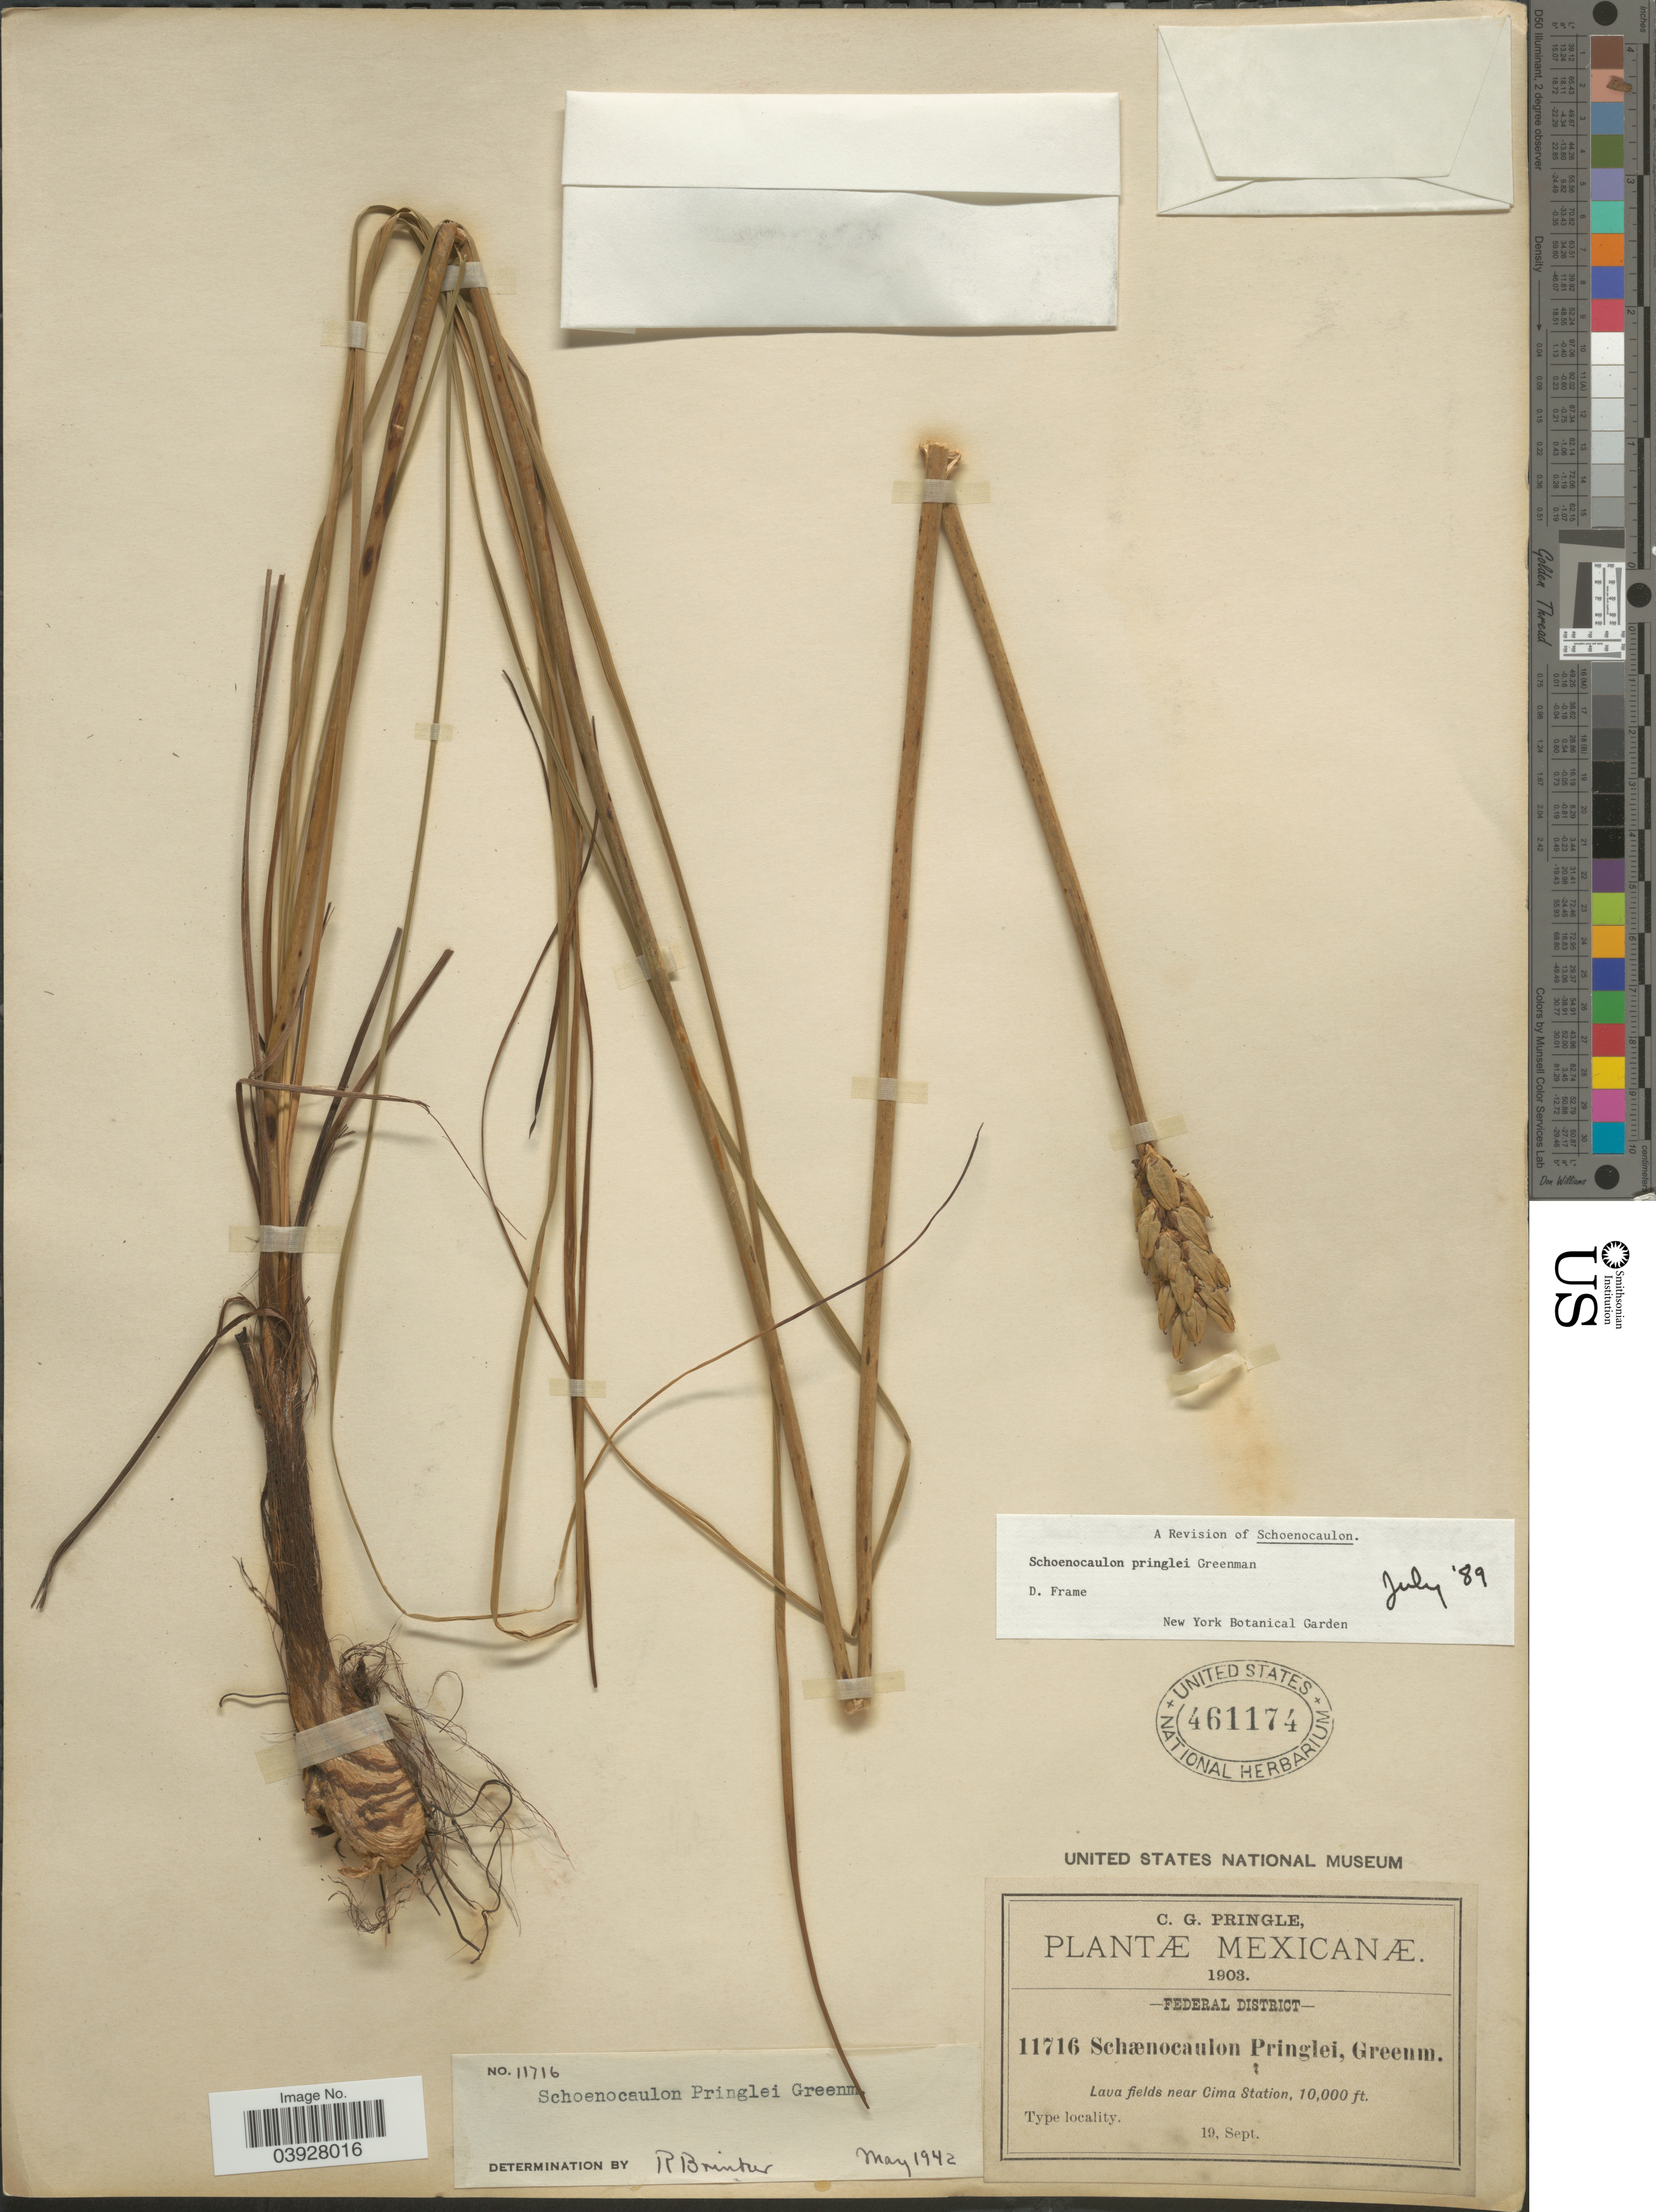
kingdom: Plantae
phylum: Tracheophyta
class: Liliopsida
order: Liliales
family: Melanthiaceae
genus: Schoenocaulon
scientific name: Schoenocaulon pringlei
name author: Greenm.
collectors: C. G. Pringle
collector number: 11716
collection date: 1903-09-19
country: Mexico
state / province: Distrito Federal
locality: Federal District. Lava fields near Cima Station.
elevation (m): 3048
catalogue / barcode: US 461174